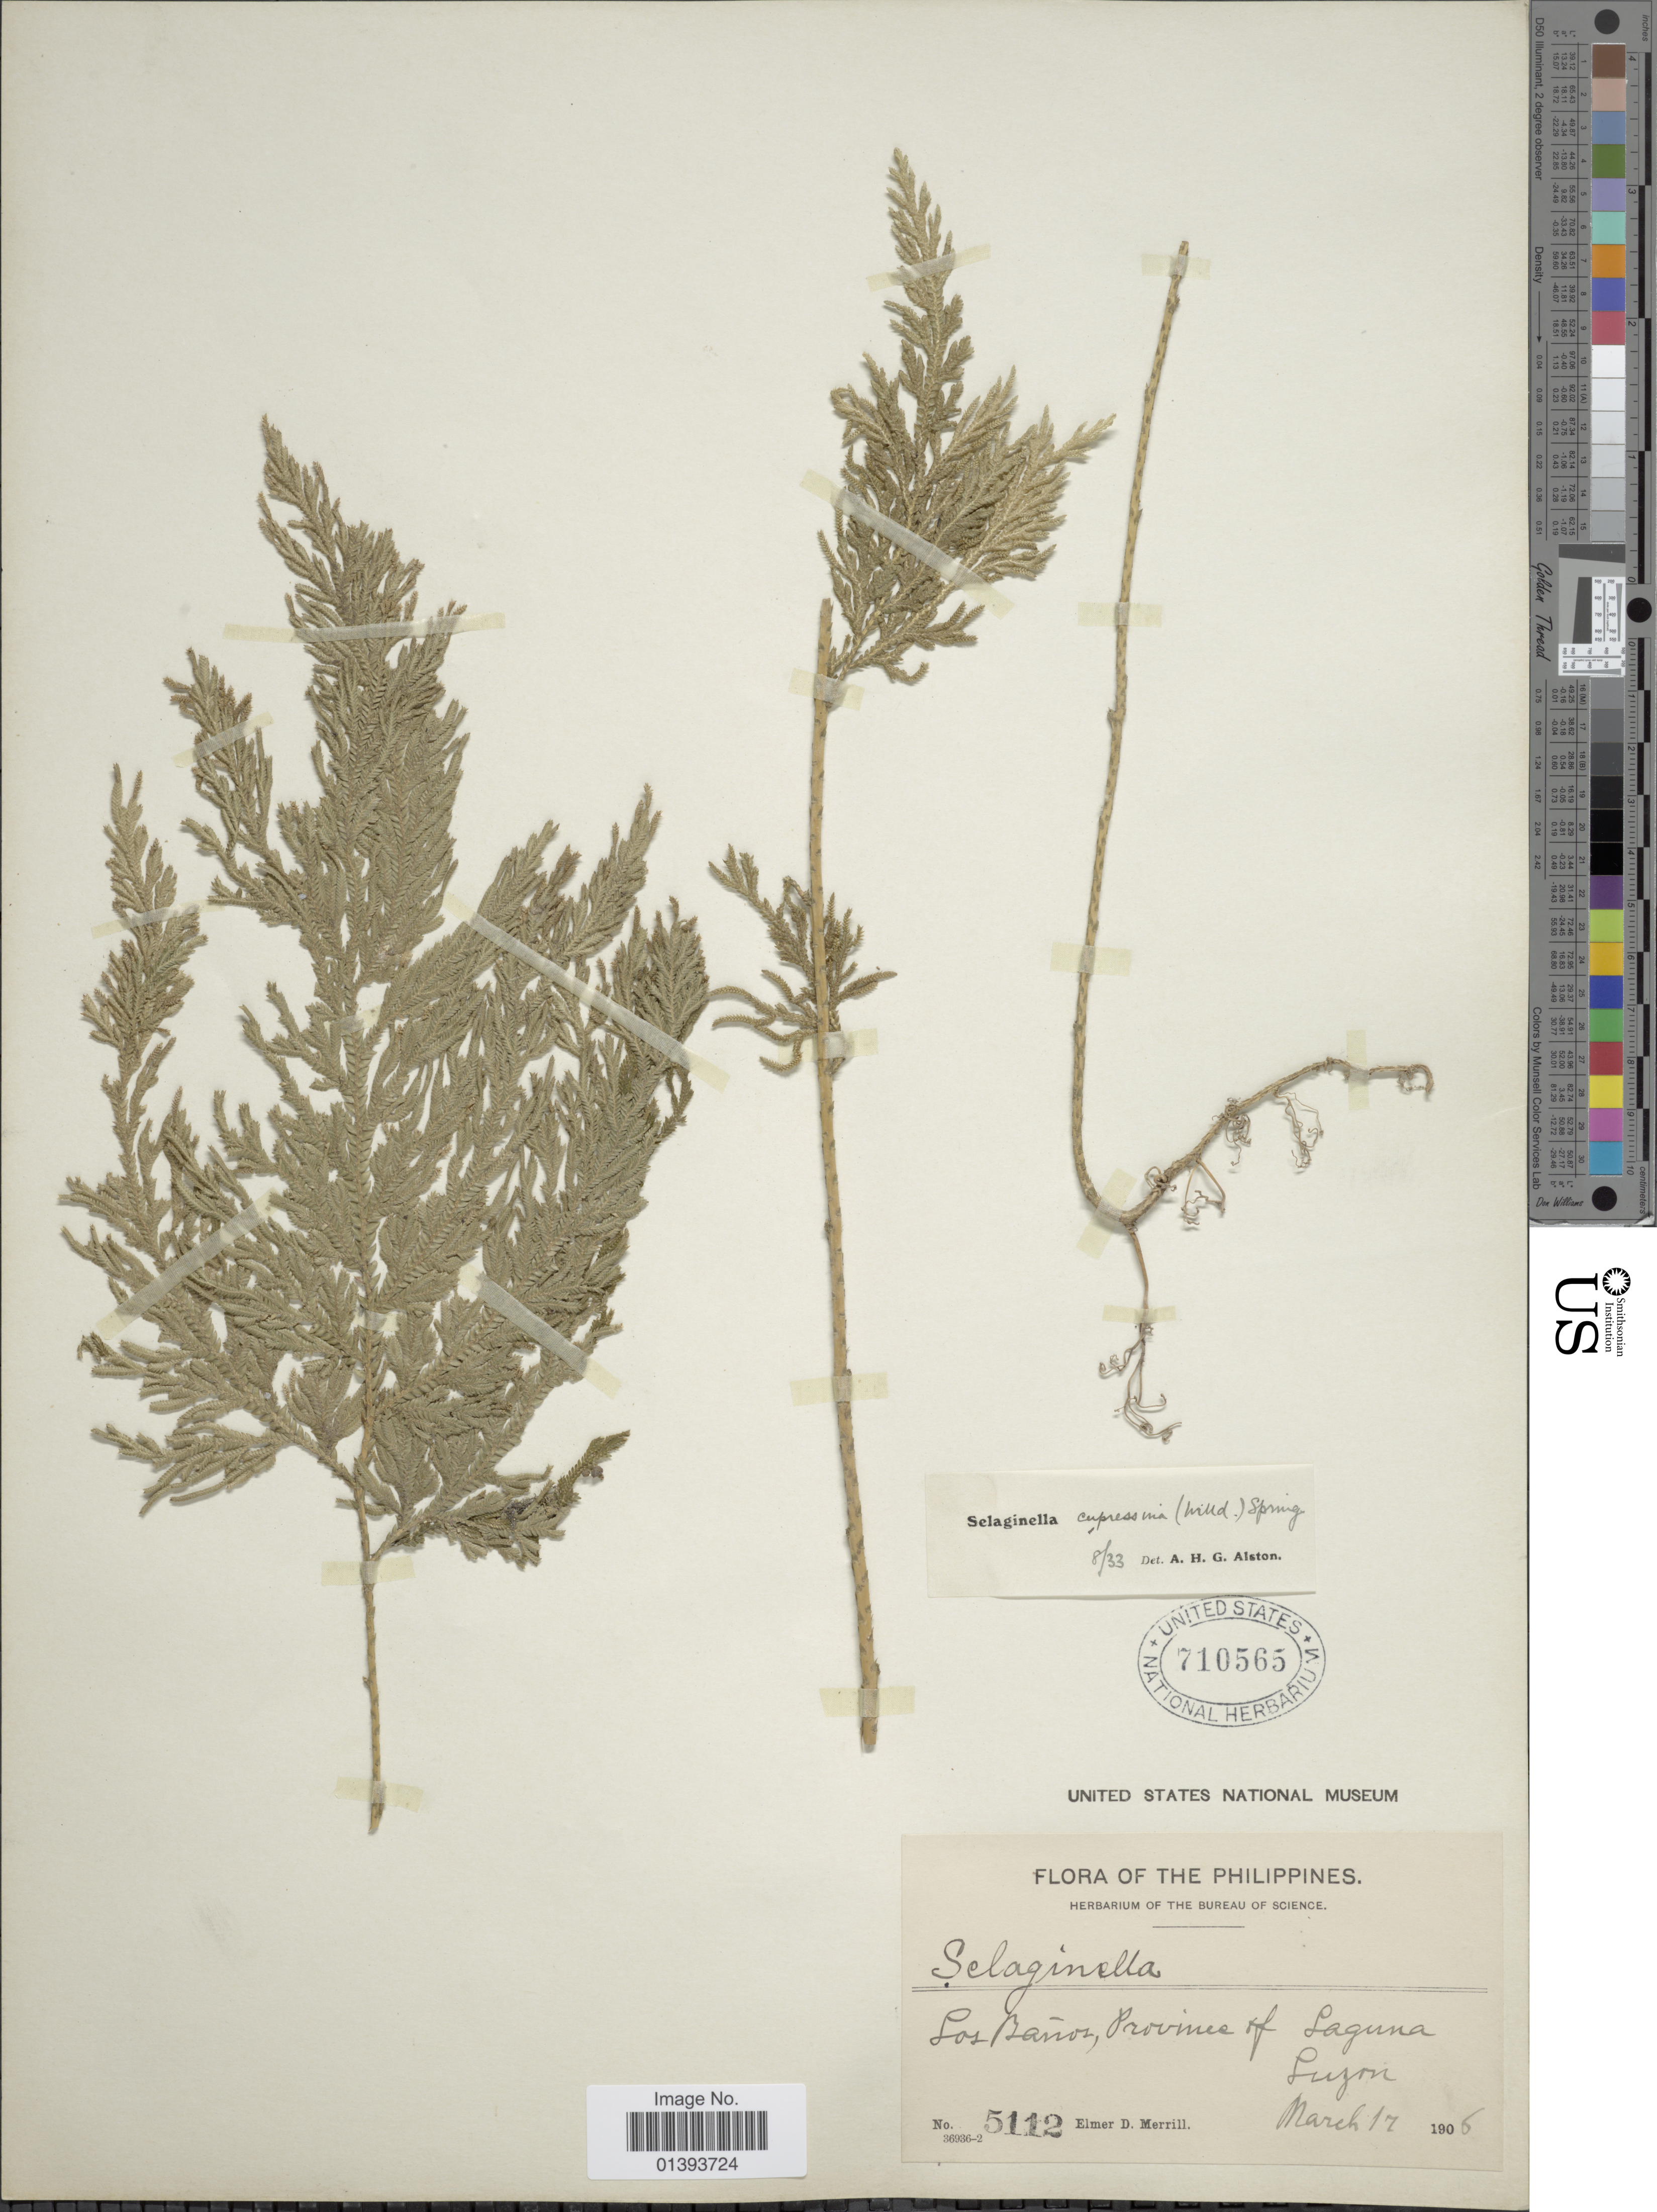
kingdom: Plantae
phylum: Tracheophyta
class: Lycopodiopsida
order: Selaginellales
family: Selaginellaceae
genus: Selaginella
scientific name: Selaginella cupressina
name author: (Willd.) Spring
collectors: E. D. Merrill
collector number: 5112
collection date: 1905-03-17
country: Philippines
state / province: Central Luzon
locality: Los Baños, province of Laguna, Luzon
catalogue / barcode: US 710565